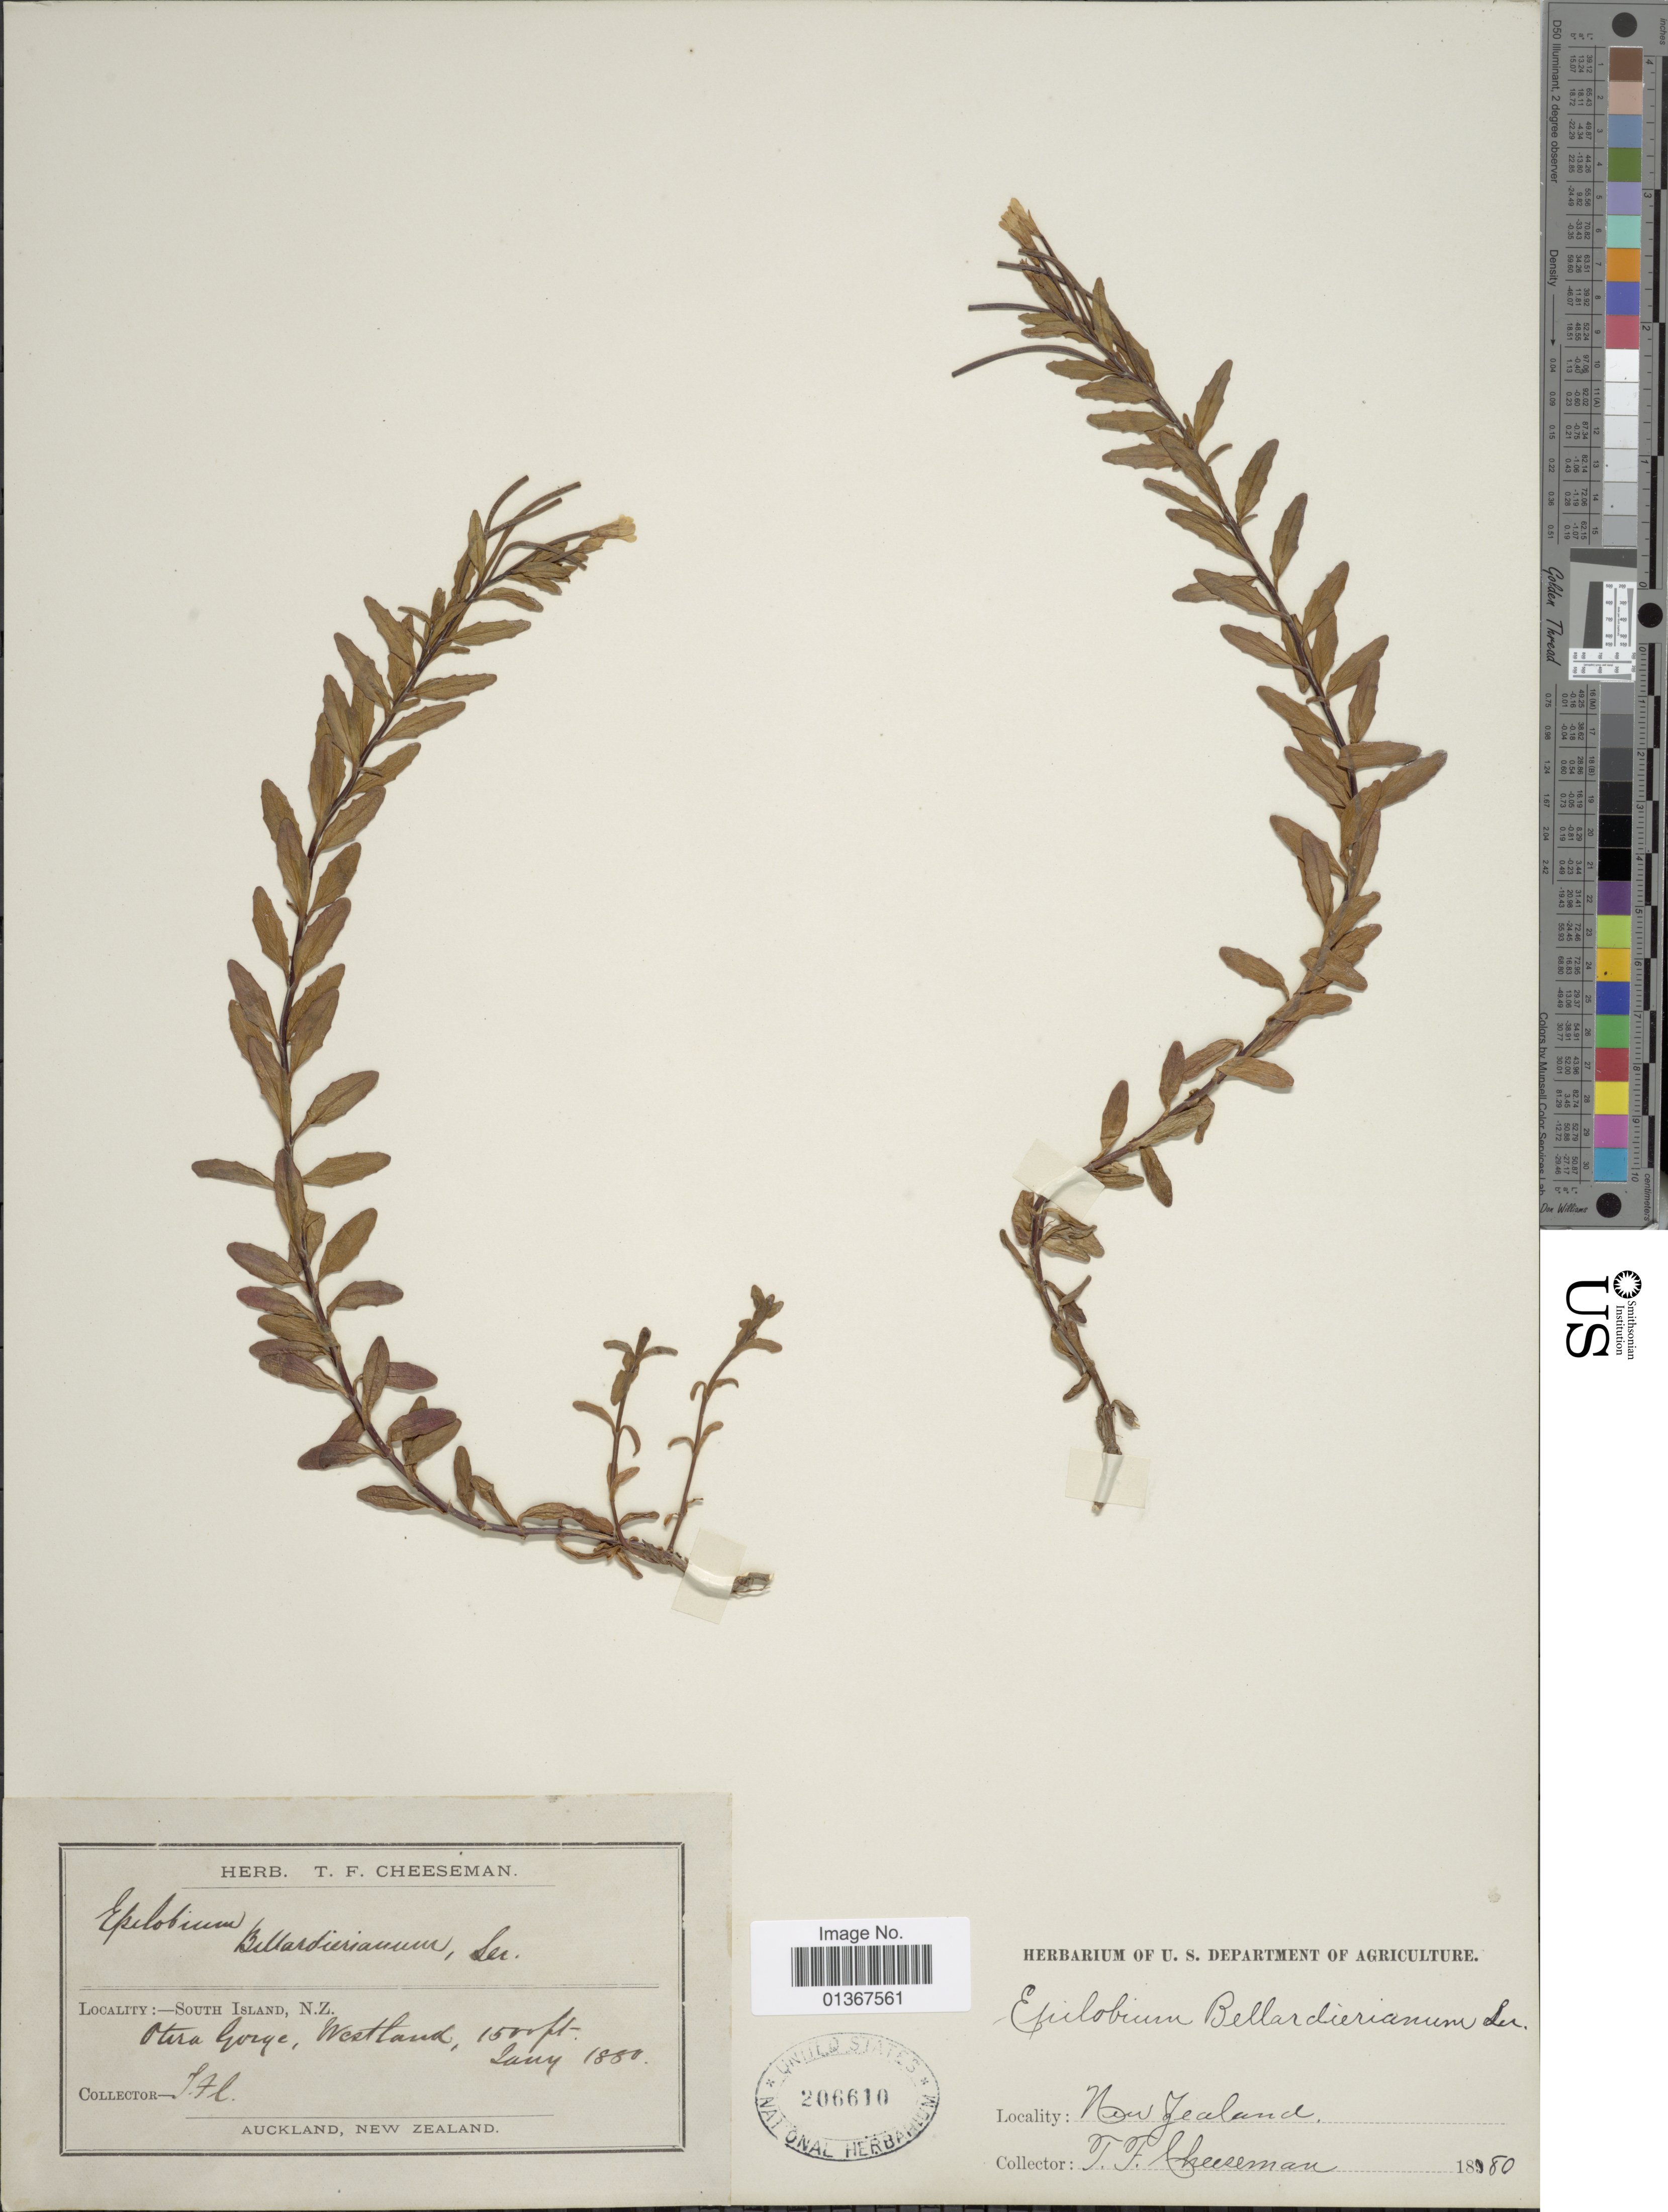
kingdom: Plantae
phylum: Tracheophyta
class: Magnoliopsida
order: Myrtales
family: Onagraceae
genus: Epilobium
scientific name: Epilobium billardiereanum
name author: Ser.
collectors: T. F. Cheeseman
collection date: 1880-06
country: New Zealand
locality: South Island, Otera Gorge, Westland.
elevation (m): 457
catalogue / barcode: US 206610